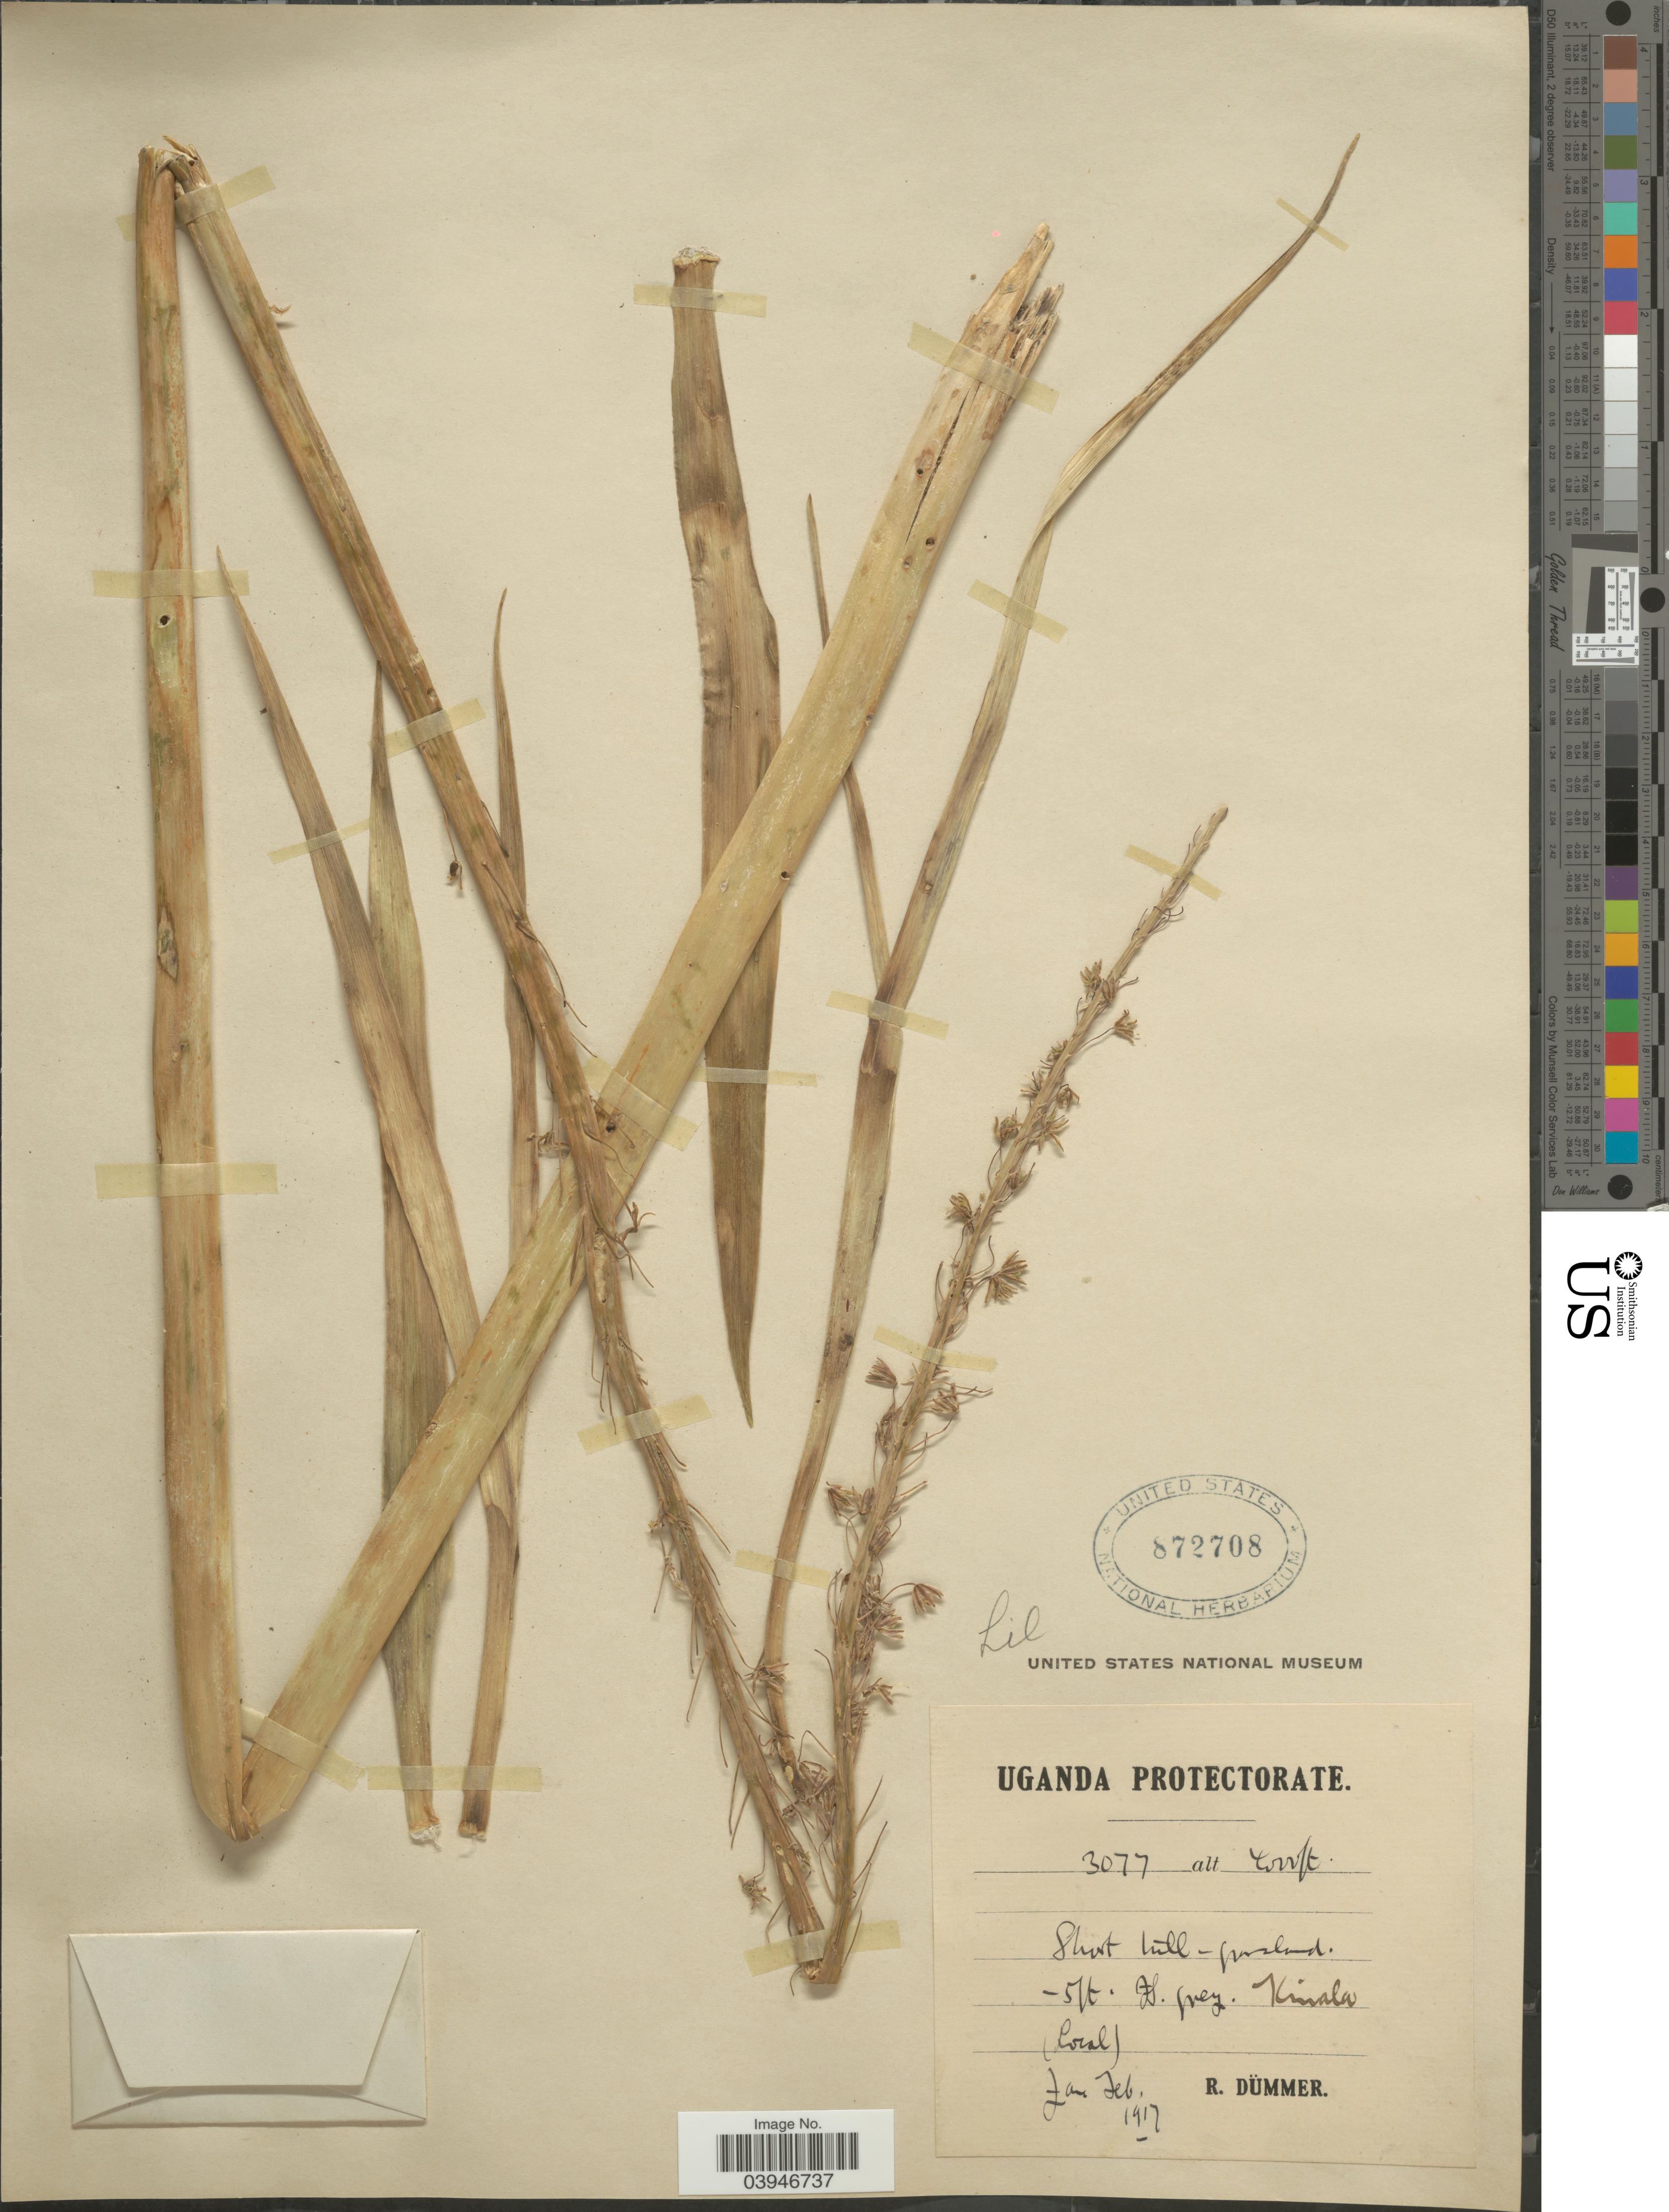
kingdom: Plantae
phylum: Tracheophyta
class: Liliopsida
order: Liliales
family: Liliaceae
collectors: R. A. Dümmer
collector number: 3077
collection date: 1917-01/1917-02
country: Uganda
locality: Uganda Protectorate. Kiwala.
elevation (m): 1219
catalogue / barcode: US 872708